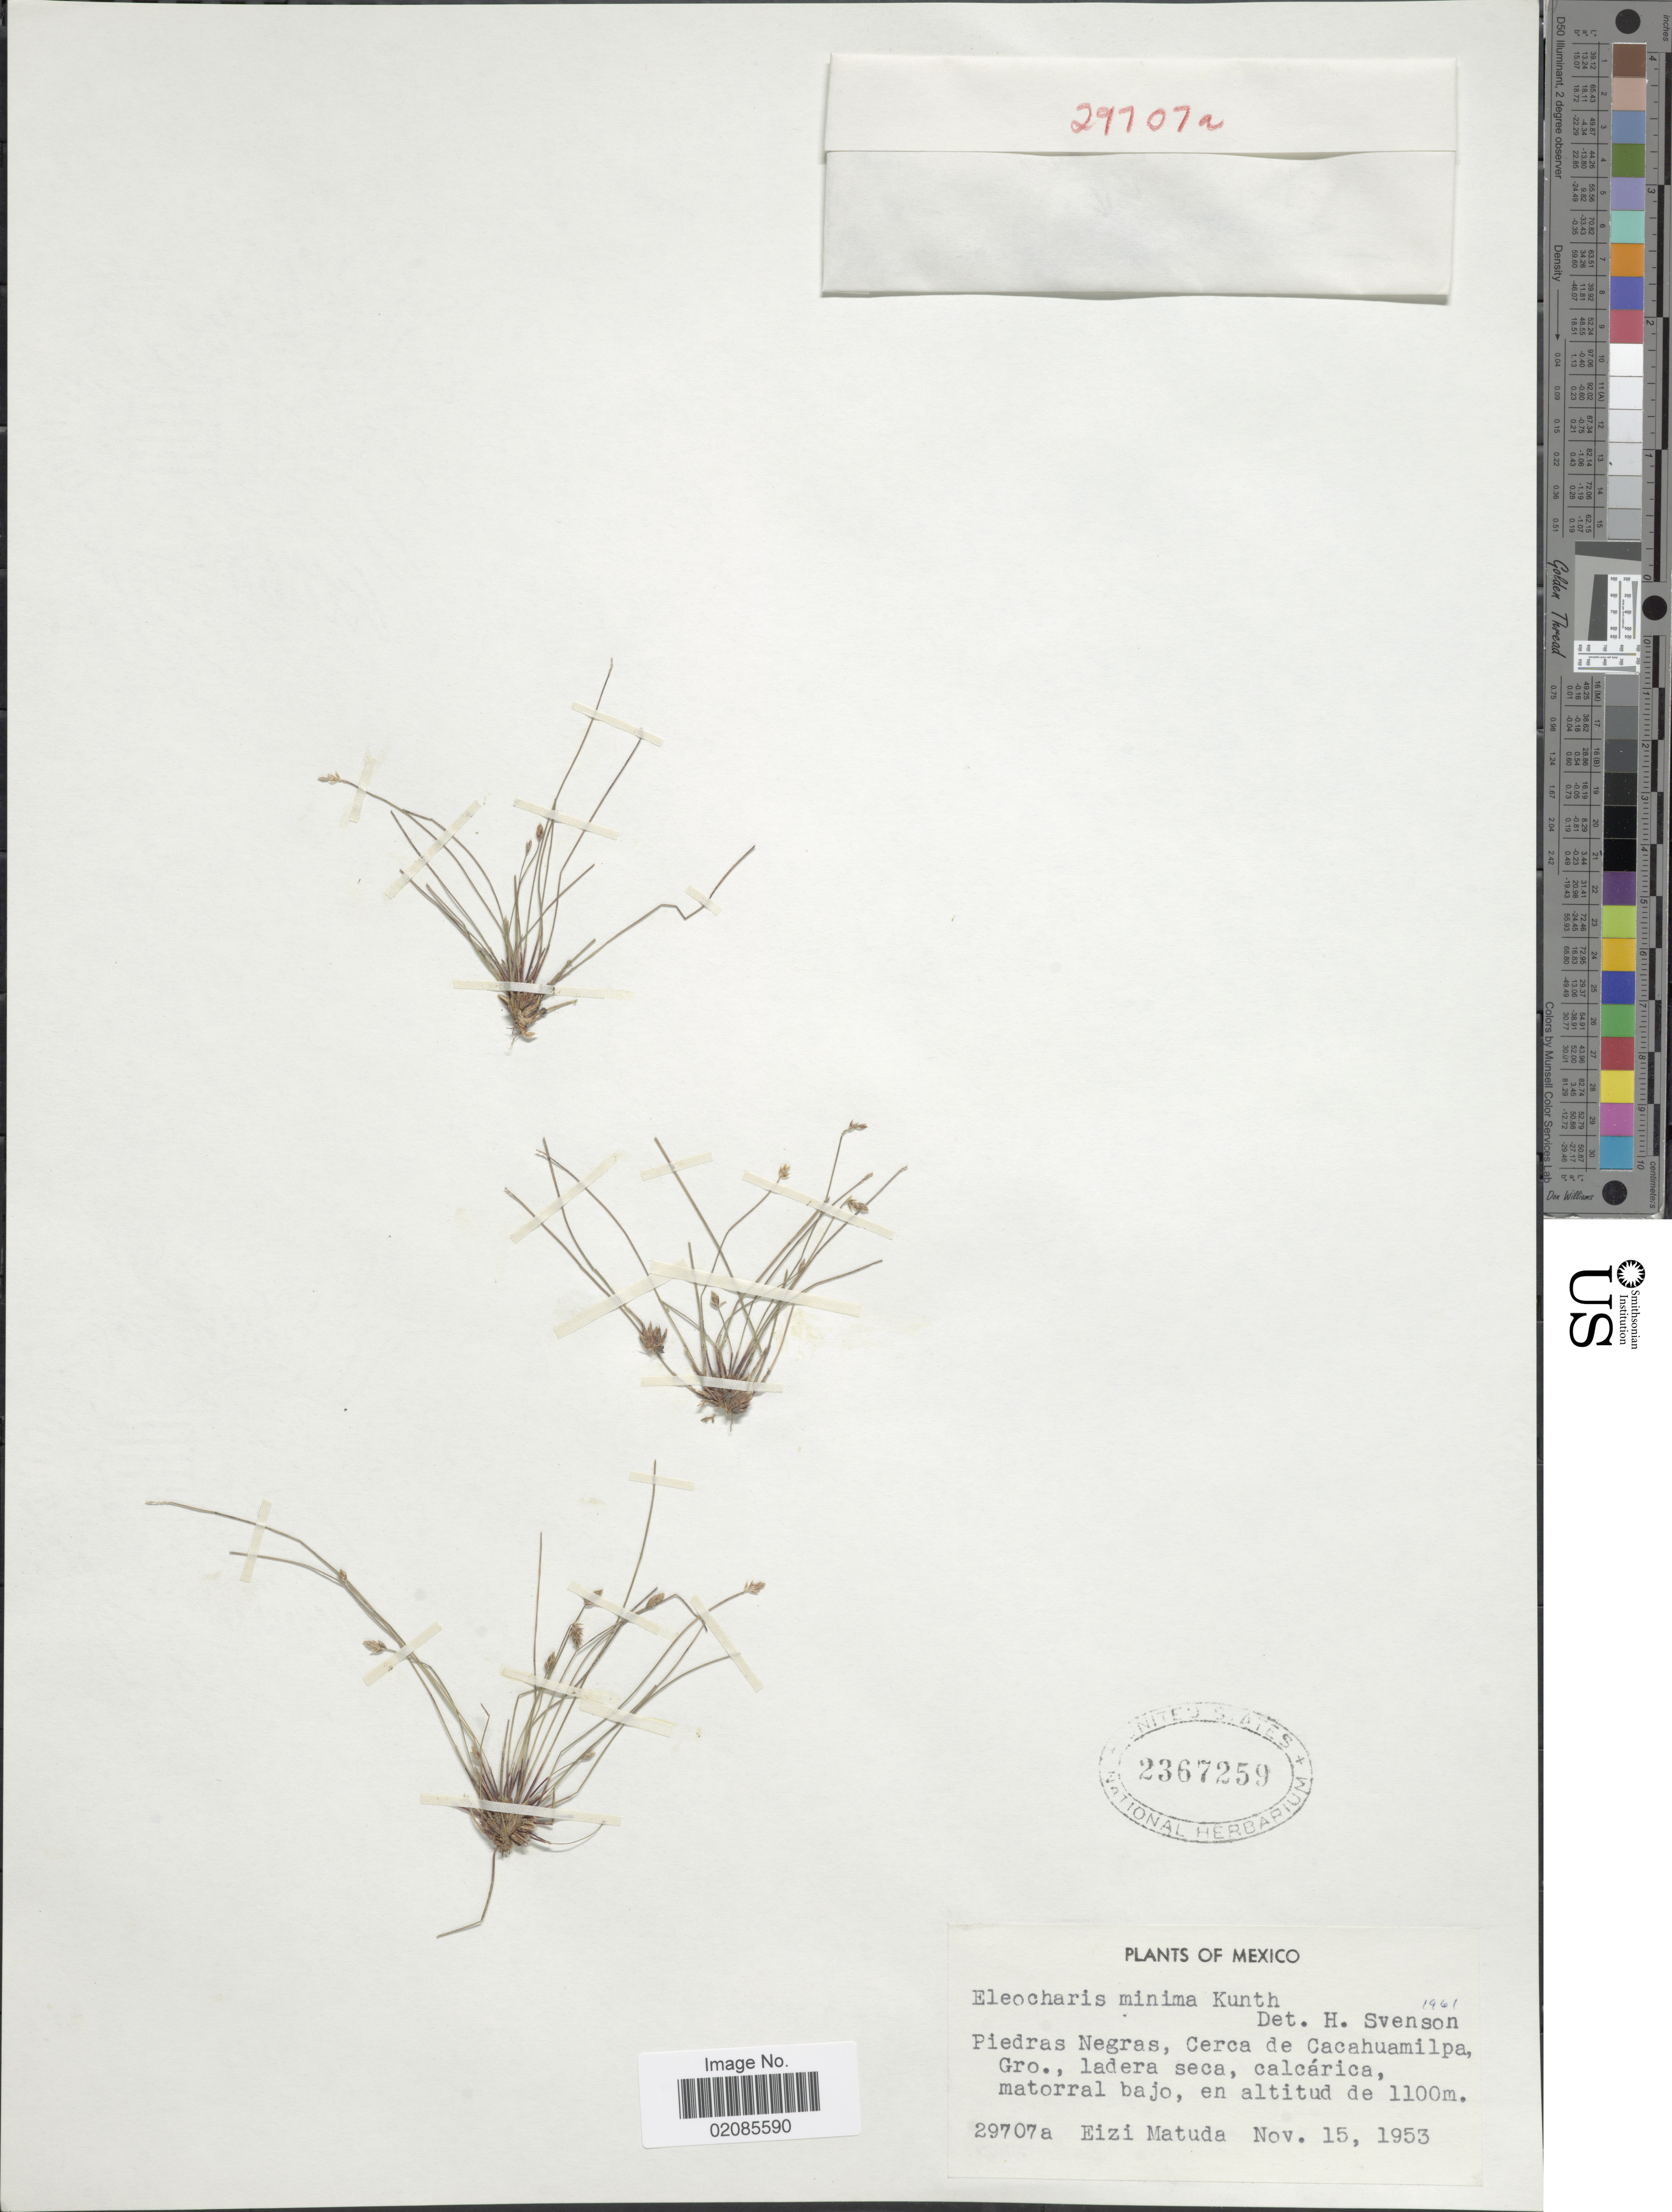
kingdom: Plantae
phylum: Tracheophyta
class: Liliopsida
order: Poales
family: Cyperaceae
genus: Eleocharis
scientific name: Eleocharis minima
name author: Kunth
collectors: E. Matuda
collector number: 29707a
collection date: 1953-11-15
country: Mexico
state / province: Guerrero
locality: Piedras Negras, Cerca de Cacahuamilpa, Gro.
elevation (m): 1100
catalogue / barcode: US 2367259